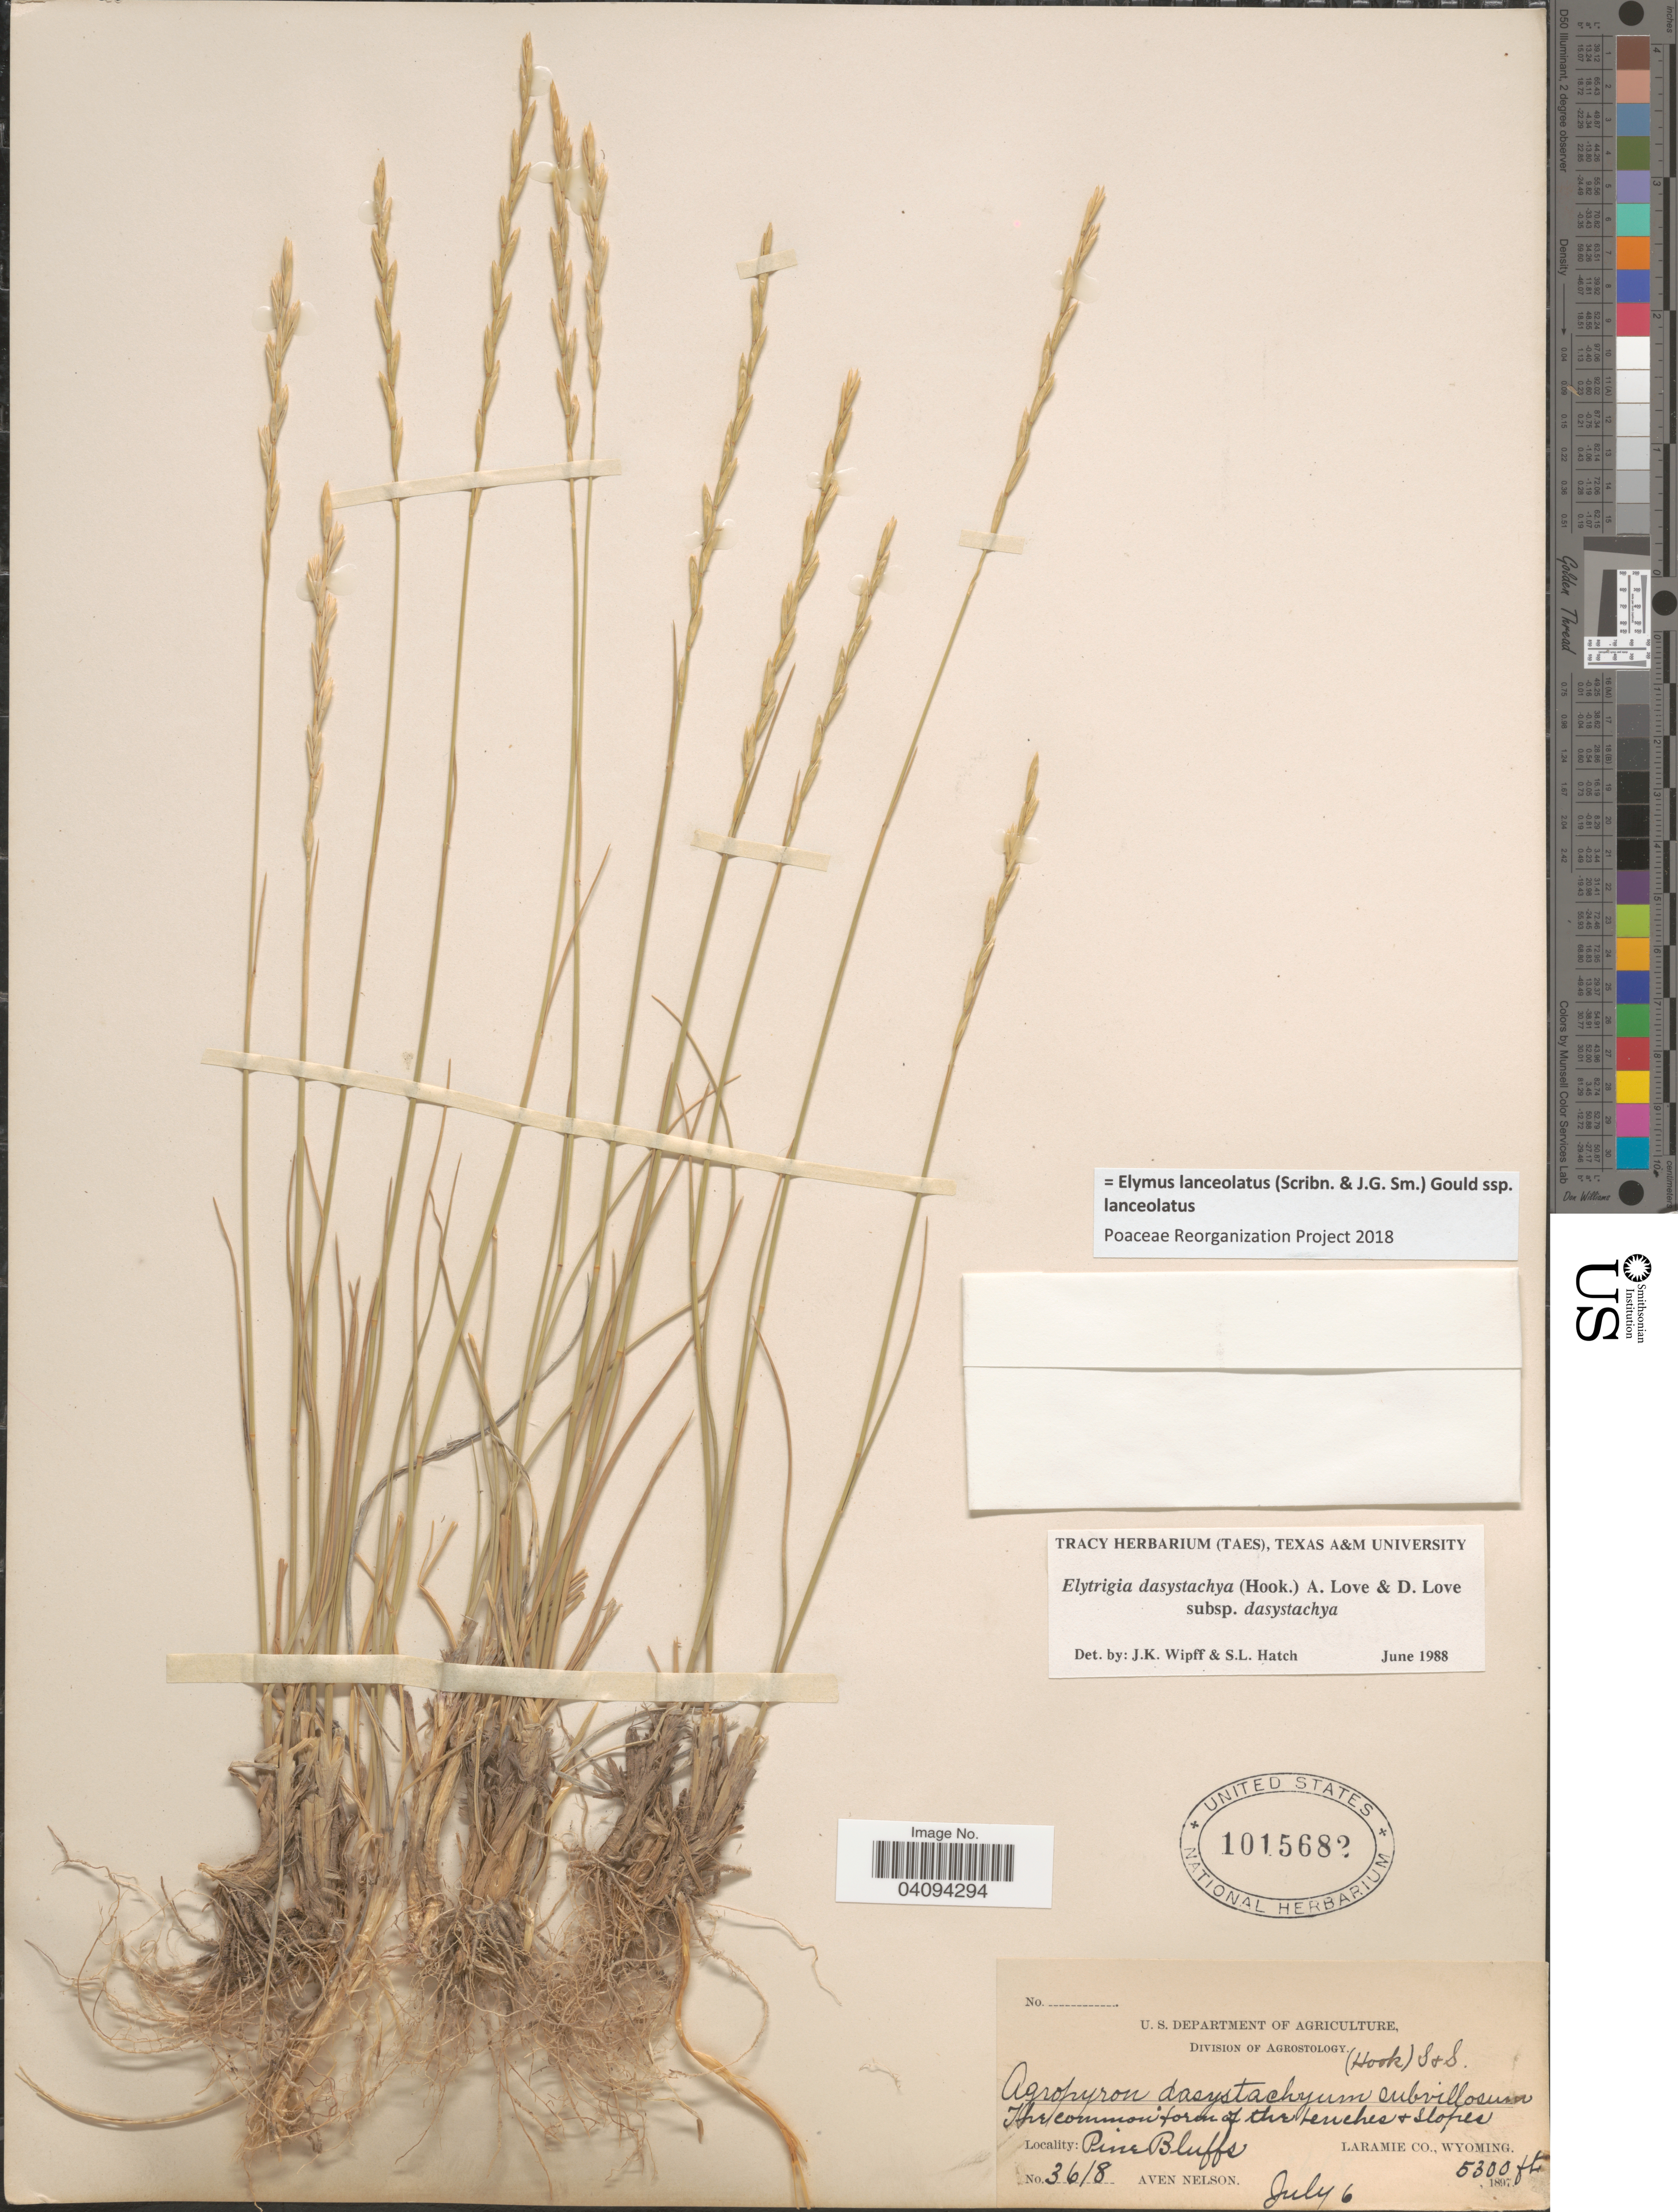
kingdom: Plantae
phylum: Tracheophyta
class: Liliopsida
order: Poales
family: Poaceae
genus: Elymus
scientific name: Elymus lanceolatus subsp. lanceolatus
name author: (Scribn. & J.G. Sm.) Gould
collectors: A. Nelson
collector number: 3618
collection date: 1897-07-06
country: United States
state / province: Wyoming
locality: The common form of the benches & slopes. Pine Bluffs. Laramie Co.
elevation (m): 1615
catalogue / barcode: US 1015682